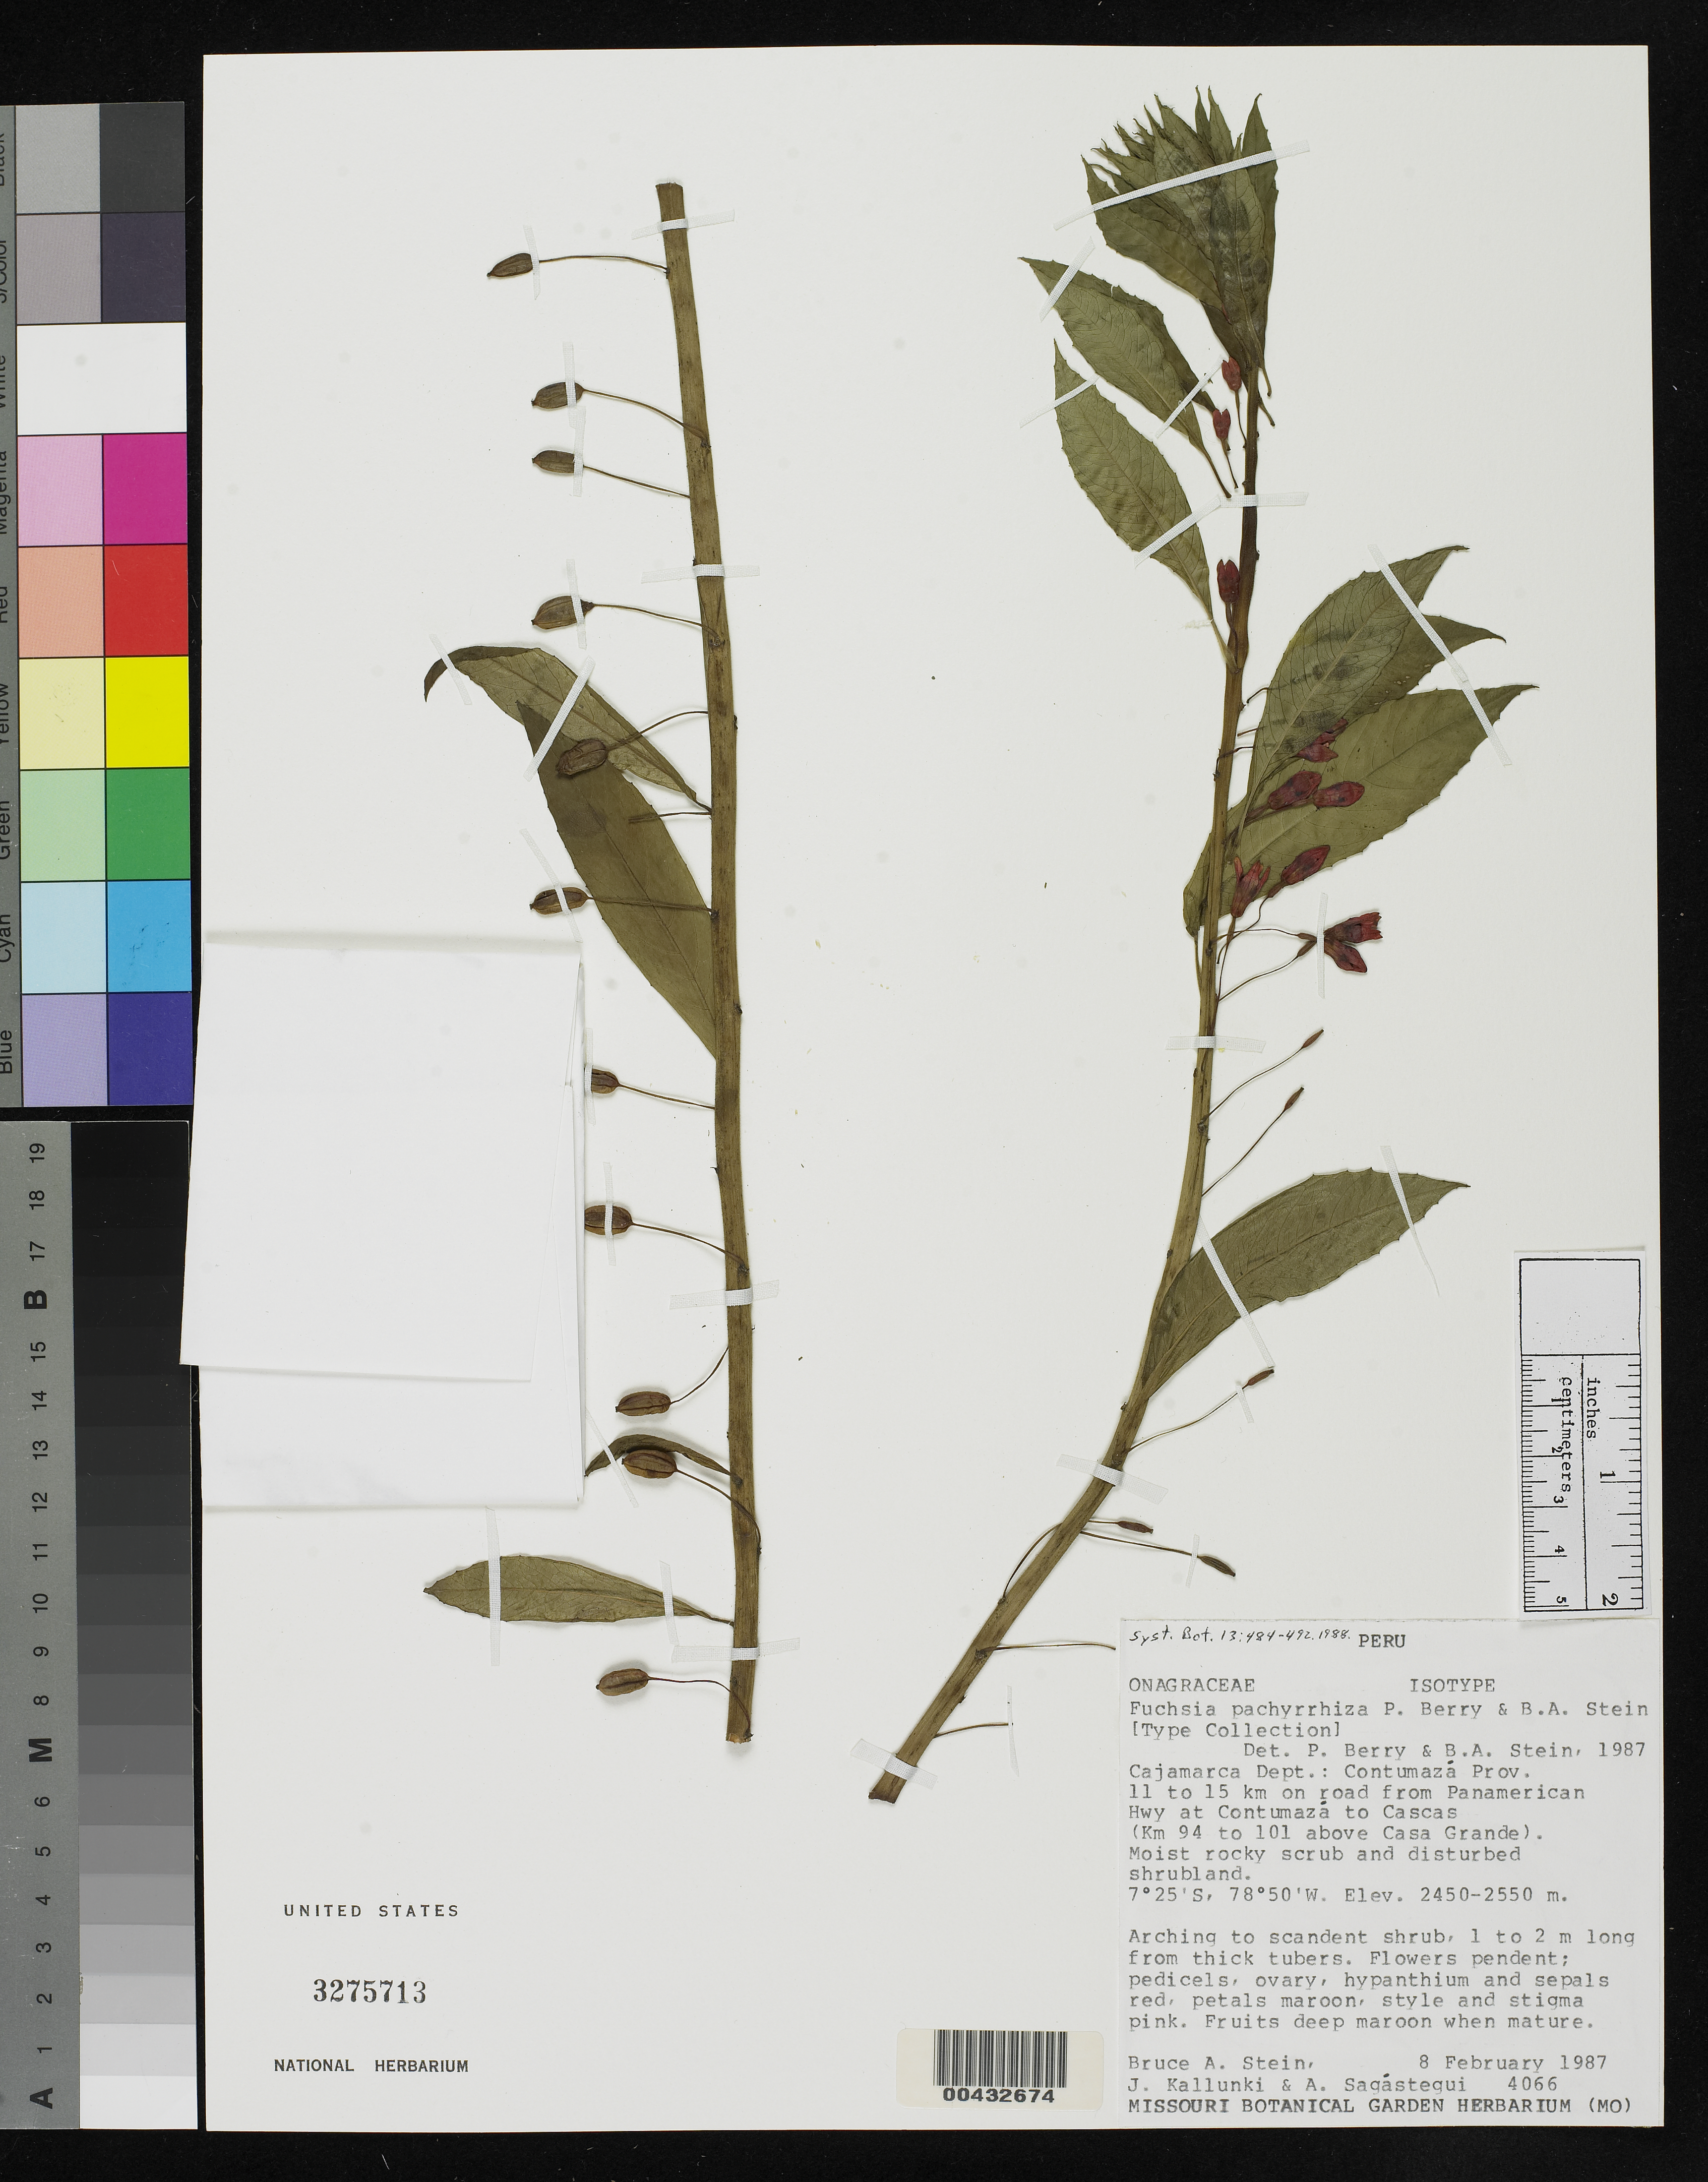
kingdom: Plantae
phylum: Tracheophyta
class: Magnoliopsida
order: Myrtales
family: Onagraceae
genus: Fuchsia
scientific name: Fuchsia pachyrrhiza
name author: P.E. Berry & B.A. Stein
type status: Isotype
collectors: B. A. Stein, J. Kallunki & A. Sagástegui A.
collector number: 4066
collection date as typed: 08 Feb 1987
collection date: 1987-02-08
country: Peru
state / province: Cajamarca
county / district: Contumazá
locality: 11 - 15 km on road from Pan American Highway at Contumazá to Cascas, km 94 to 101 above Casa Grande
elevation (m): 2450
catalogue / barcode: US 3275713